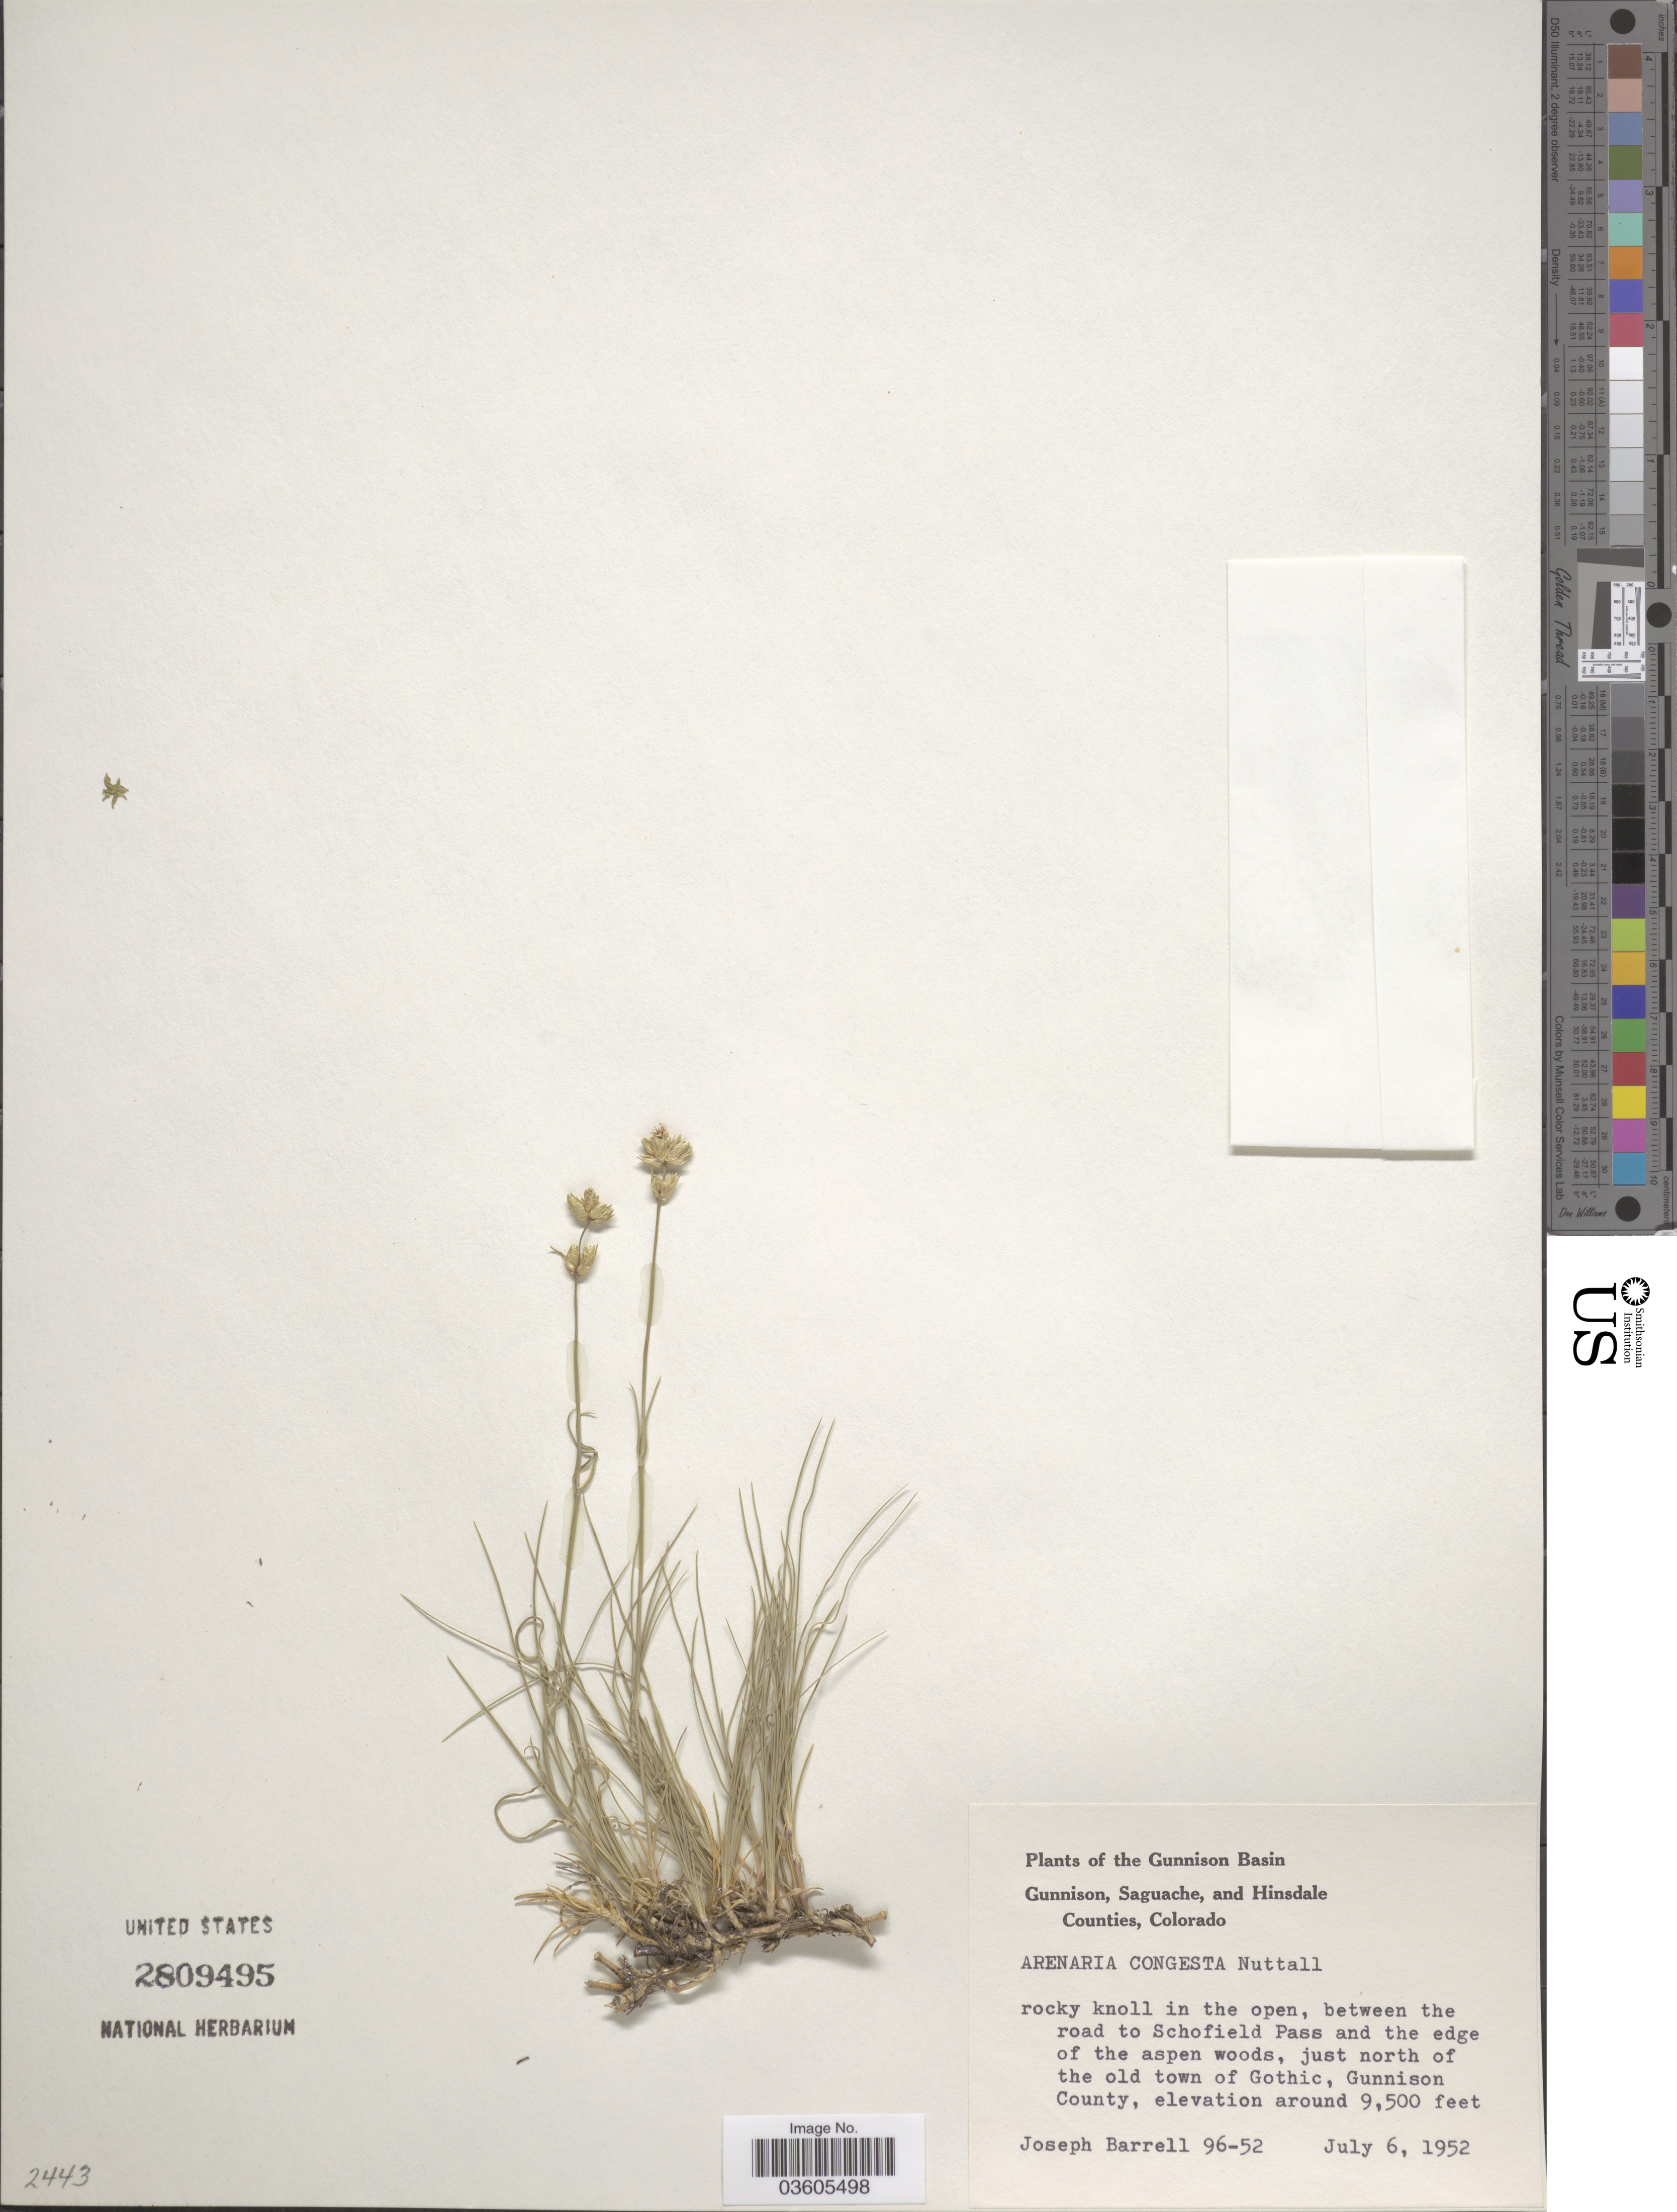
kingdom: Plantae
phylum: Tracheophyta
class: Magnoliopsida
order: Caryophyllales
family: Caryophyllaceae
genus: Eremogone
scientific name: Eremogone congesta var. congesta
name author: (Nutt.) Ikonn.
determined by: Strong, Mark T., (BOT), Smithsonian Institution - National Museum of Natural History (UNITED STATES)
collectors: J. Barrell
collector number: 96-52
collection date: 1952-07-06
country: United States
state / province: Colorado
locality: The Gunnison Basin. Between the road to Schofield Pass and the edge of the aspen woods, just north of the old town of Gothic, Gunnison County.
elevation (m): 2896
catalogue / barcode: US 2809495